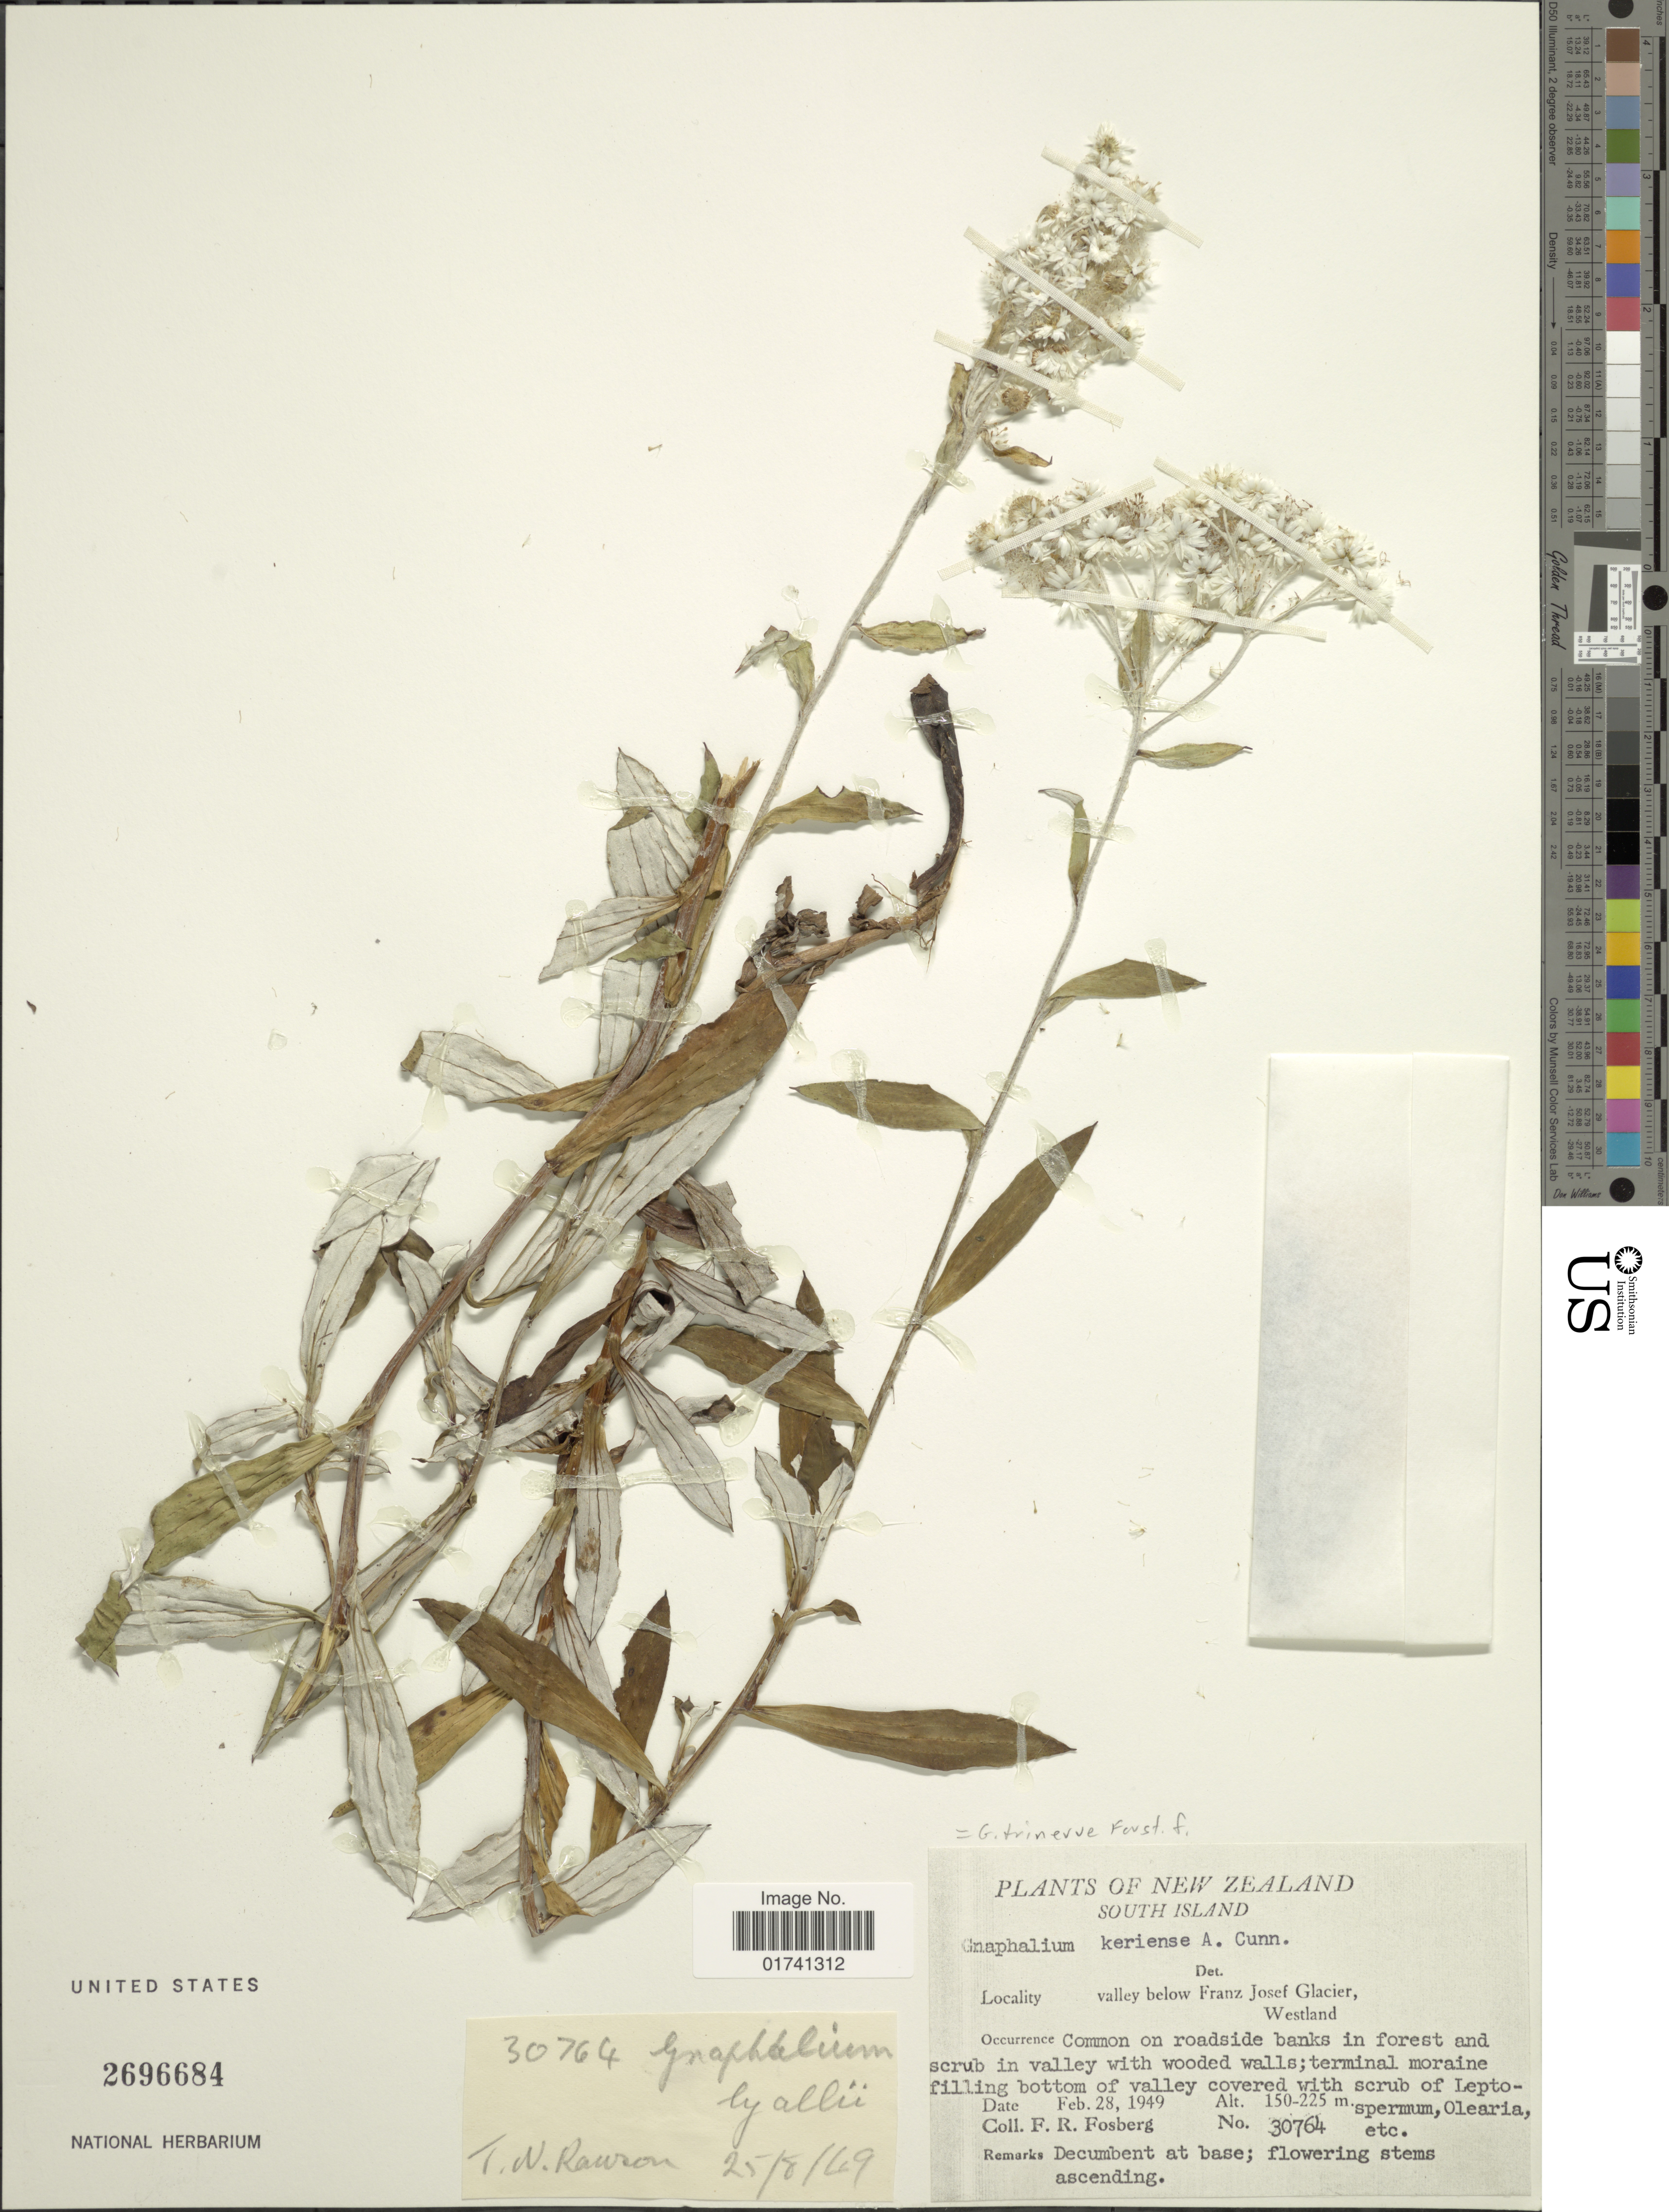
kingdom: Plantae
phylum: Tracheophyta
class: Magnoliopsida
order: Asterales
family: Asteraceae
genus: Anaphalioides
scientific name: Anaphalioides trinervis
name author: (G. Forst.) Anderb.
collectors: F. R. Fosberg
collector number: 30764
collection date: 1949-02-28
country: New Zealand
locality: South Island, valley below Franz Josef Glacier, Westland, common on roadside banks in forest and scrub in valley with wooded walls.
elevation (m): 150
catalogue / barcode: US 2696684